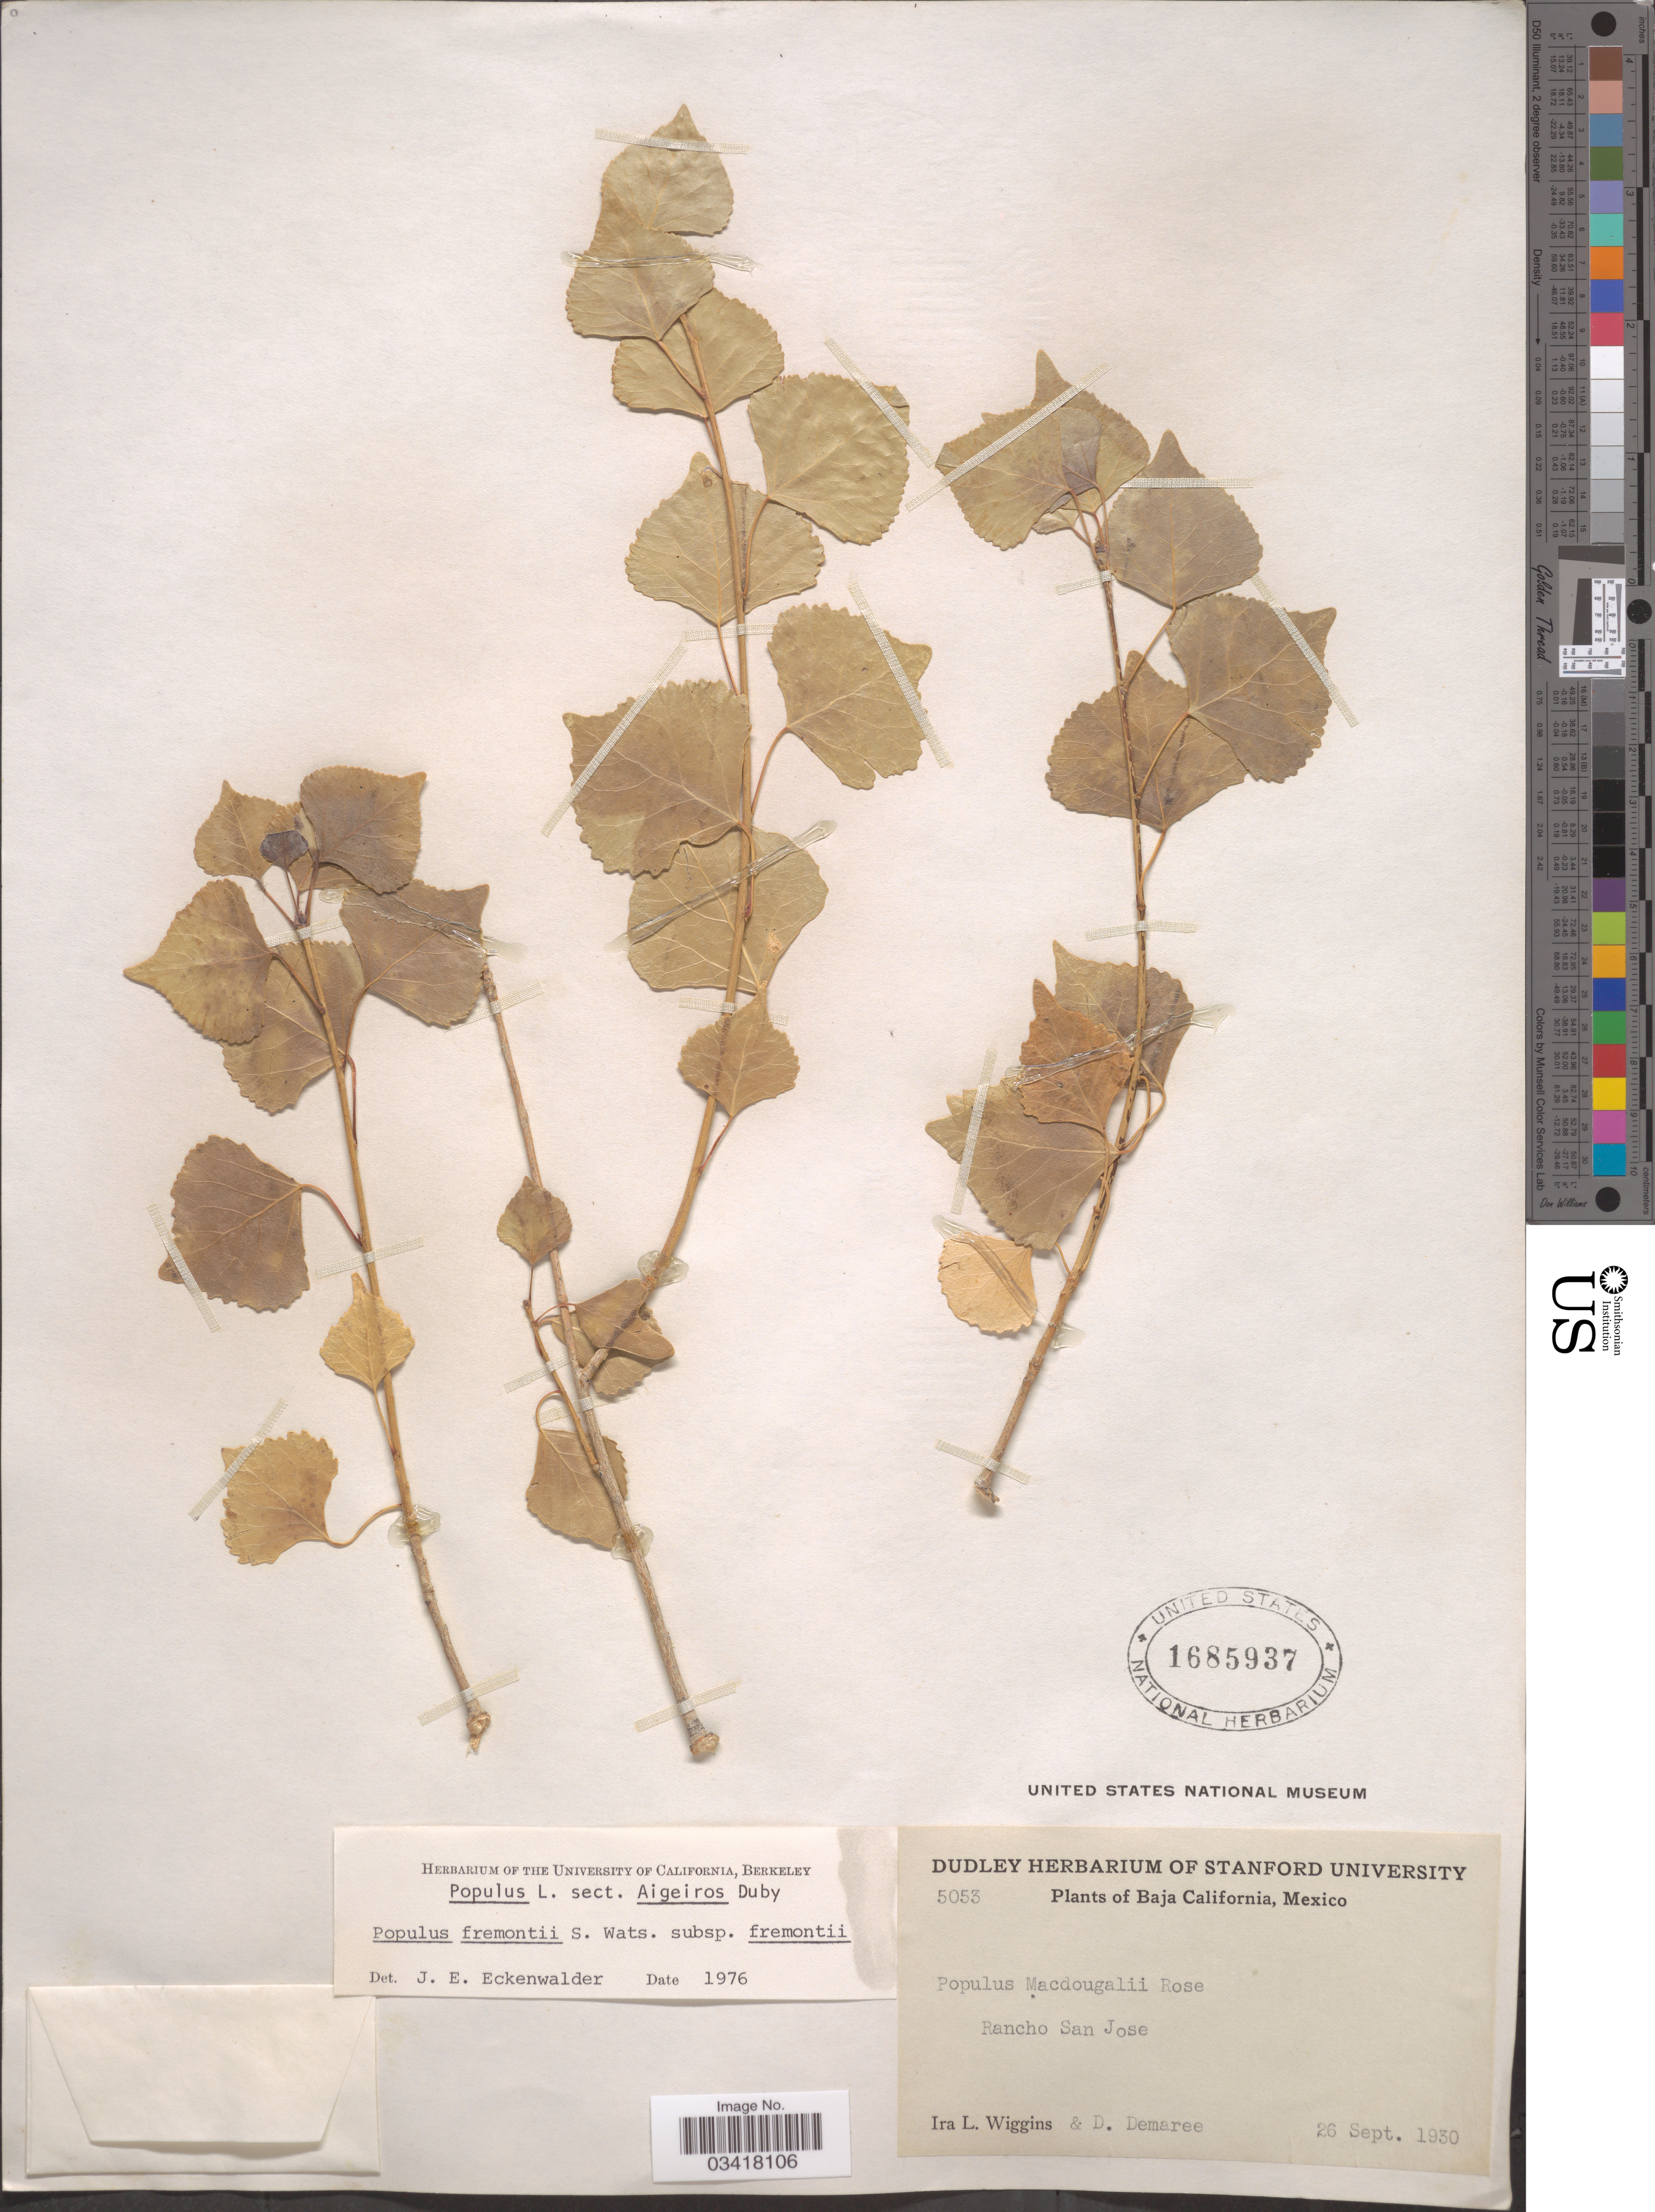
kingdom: Plantae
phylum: Tracheophyta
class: Magnoliopsida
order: Malpighiales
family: Salicaceae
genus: Populus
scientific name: Populus fremontii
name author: S. Watson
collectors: I. L. Wiggins & D. Demaree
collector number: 5053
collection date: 1930-09-26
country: Mexico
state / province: Baja California Norte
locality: Rancho San Jose.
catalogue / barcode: US 1685937